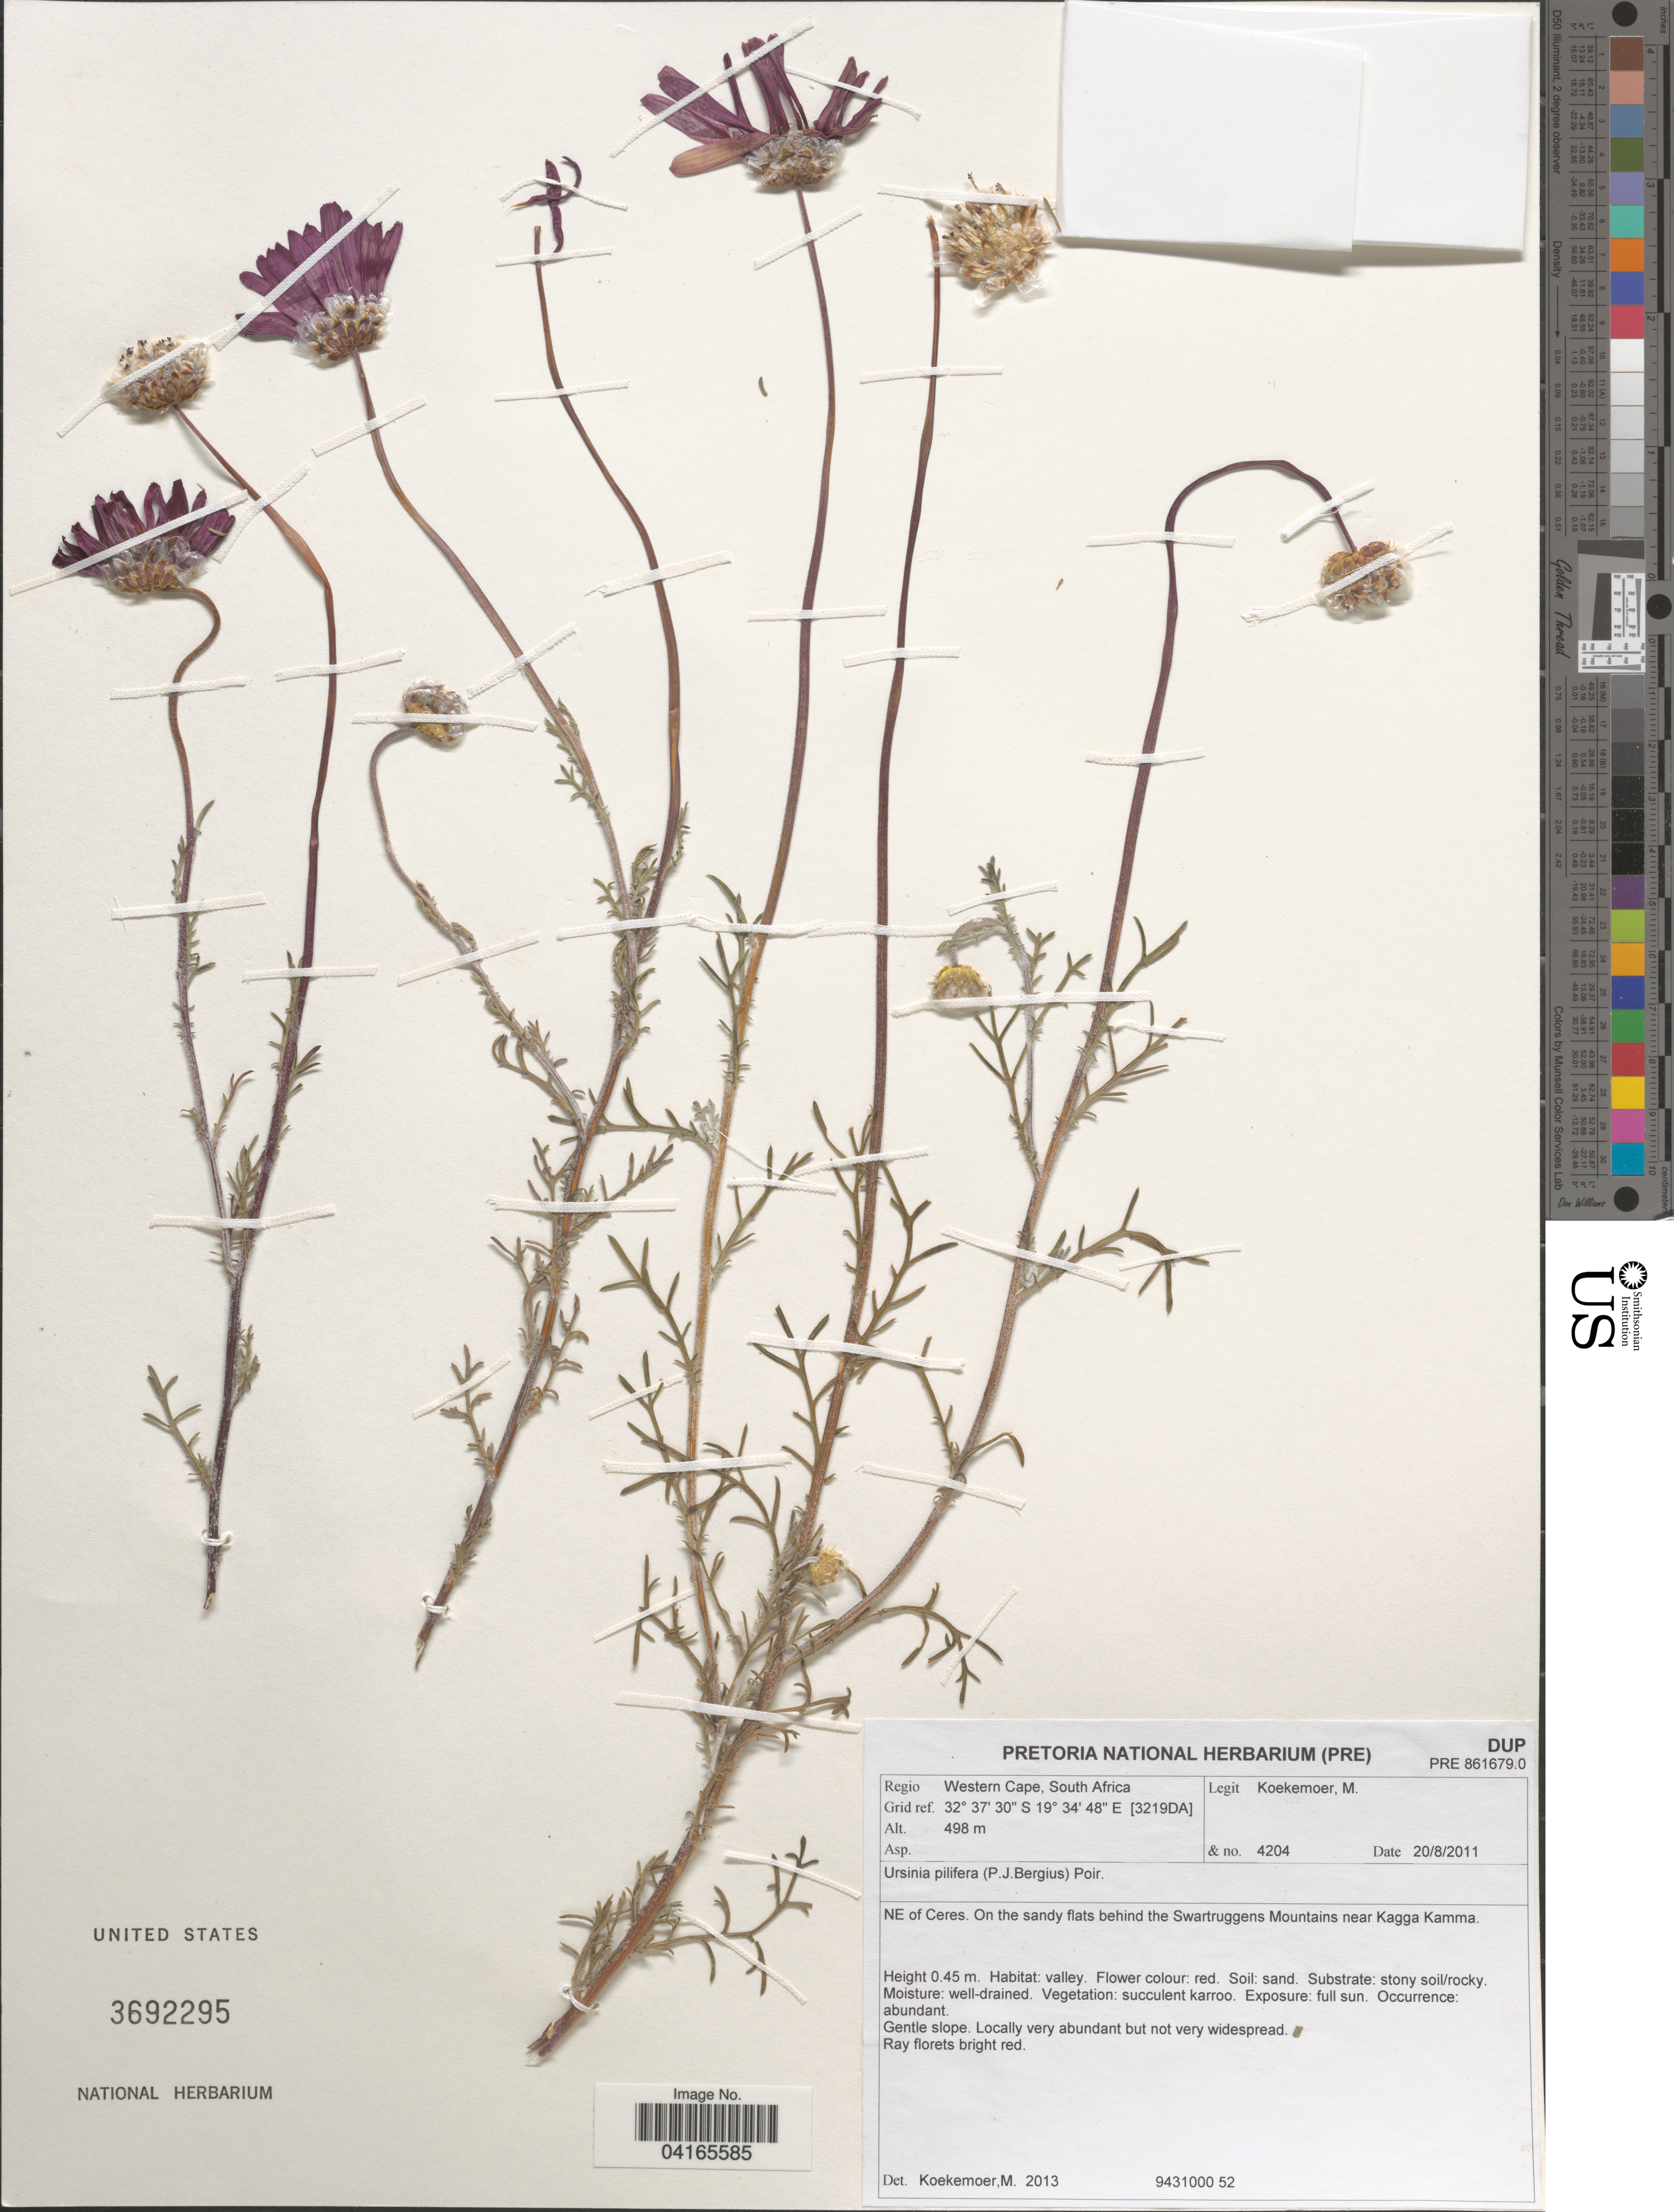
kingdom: Plantae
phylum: Tracheophyta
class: Magnoliopsida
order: Asterales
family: Asteraceae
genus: Ursinia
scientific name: Ursinia pilifera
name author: (P.J. Bergius) Poir.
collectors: M. Koekemoer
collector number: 4204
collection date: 2011-08-20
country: South Africa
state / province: Western Cape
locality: Regio Western Cape. NE of Ceres. On the sandy flats behind the Swartruggens Mountains near Kagga Kamma. [3219DA].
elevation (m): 498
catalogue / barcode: US 3692295